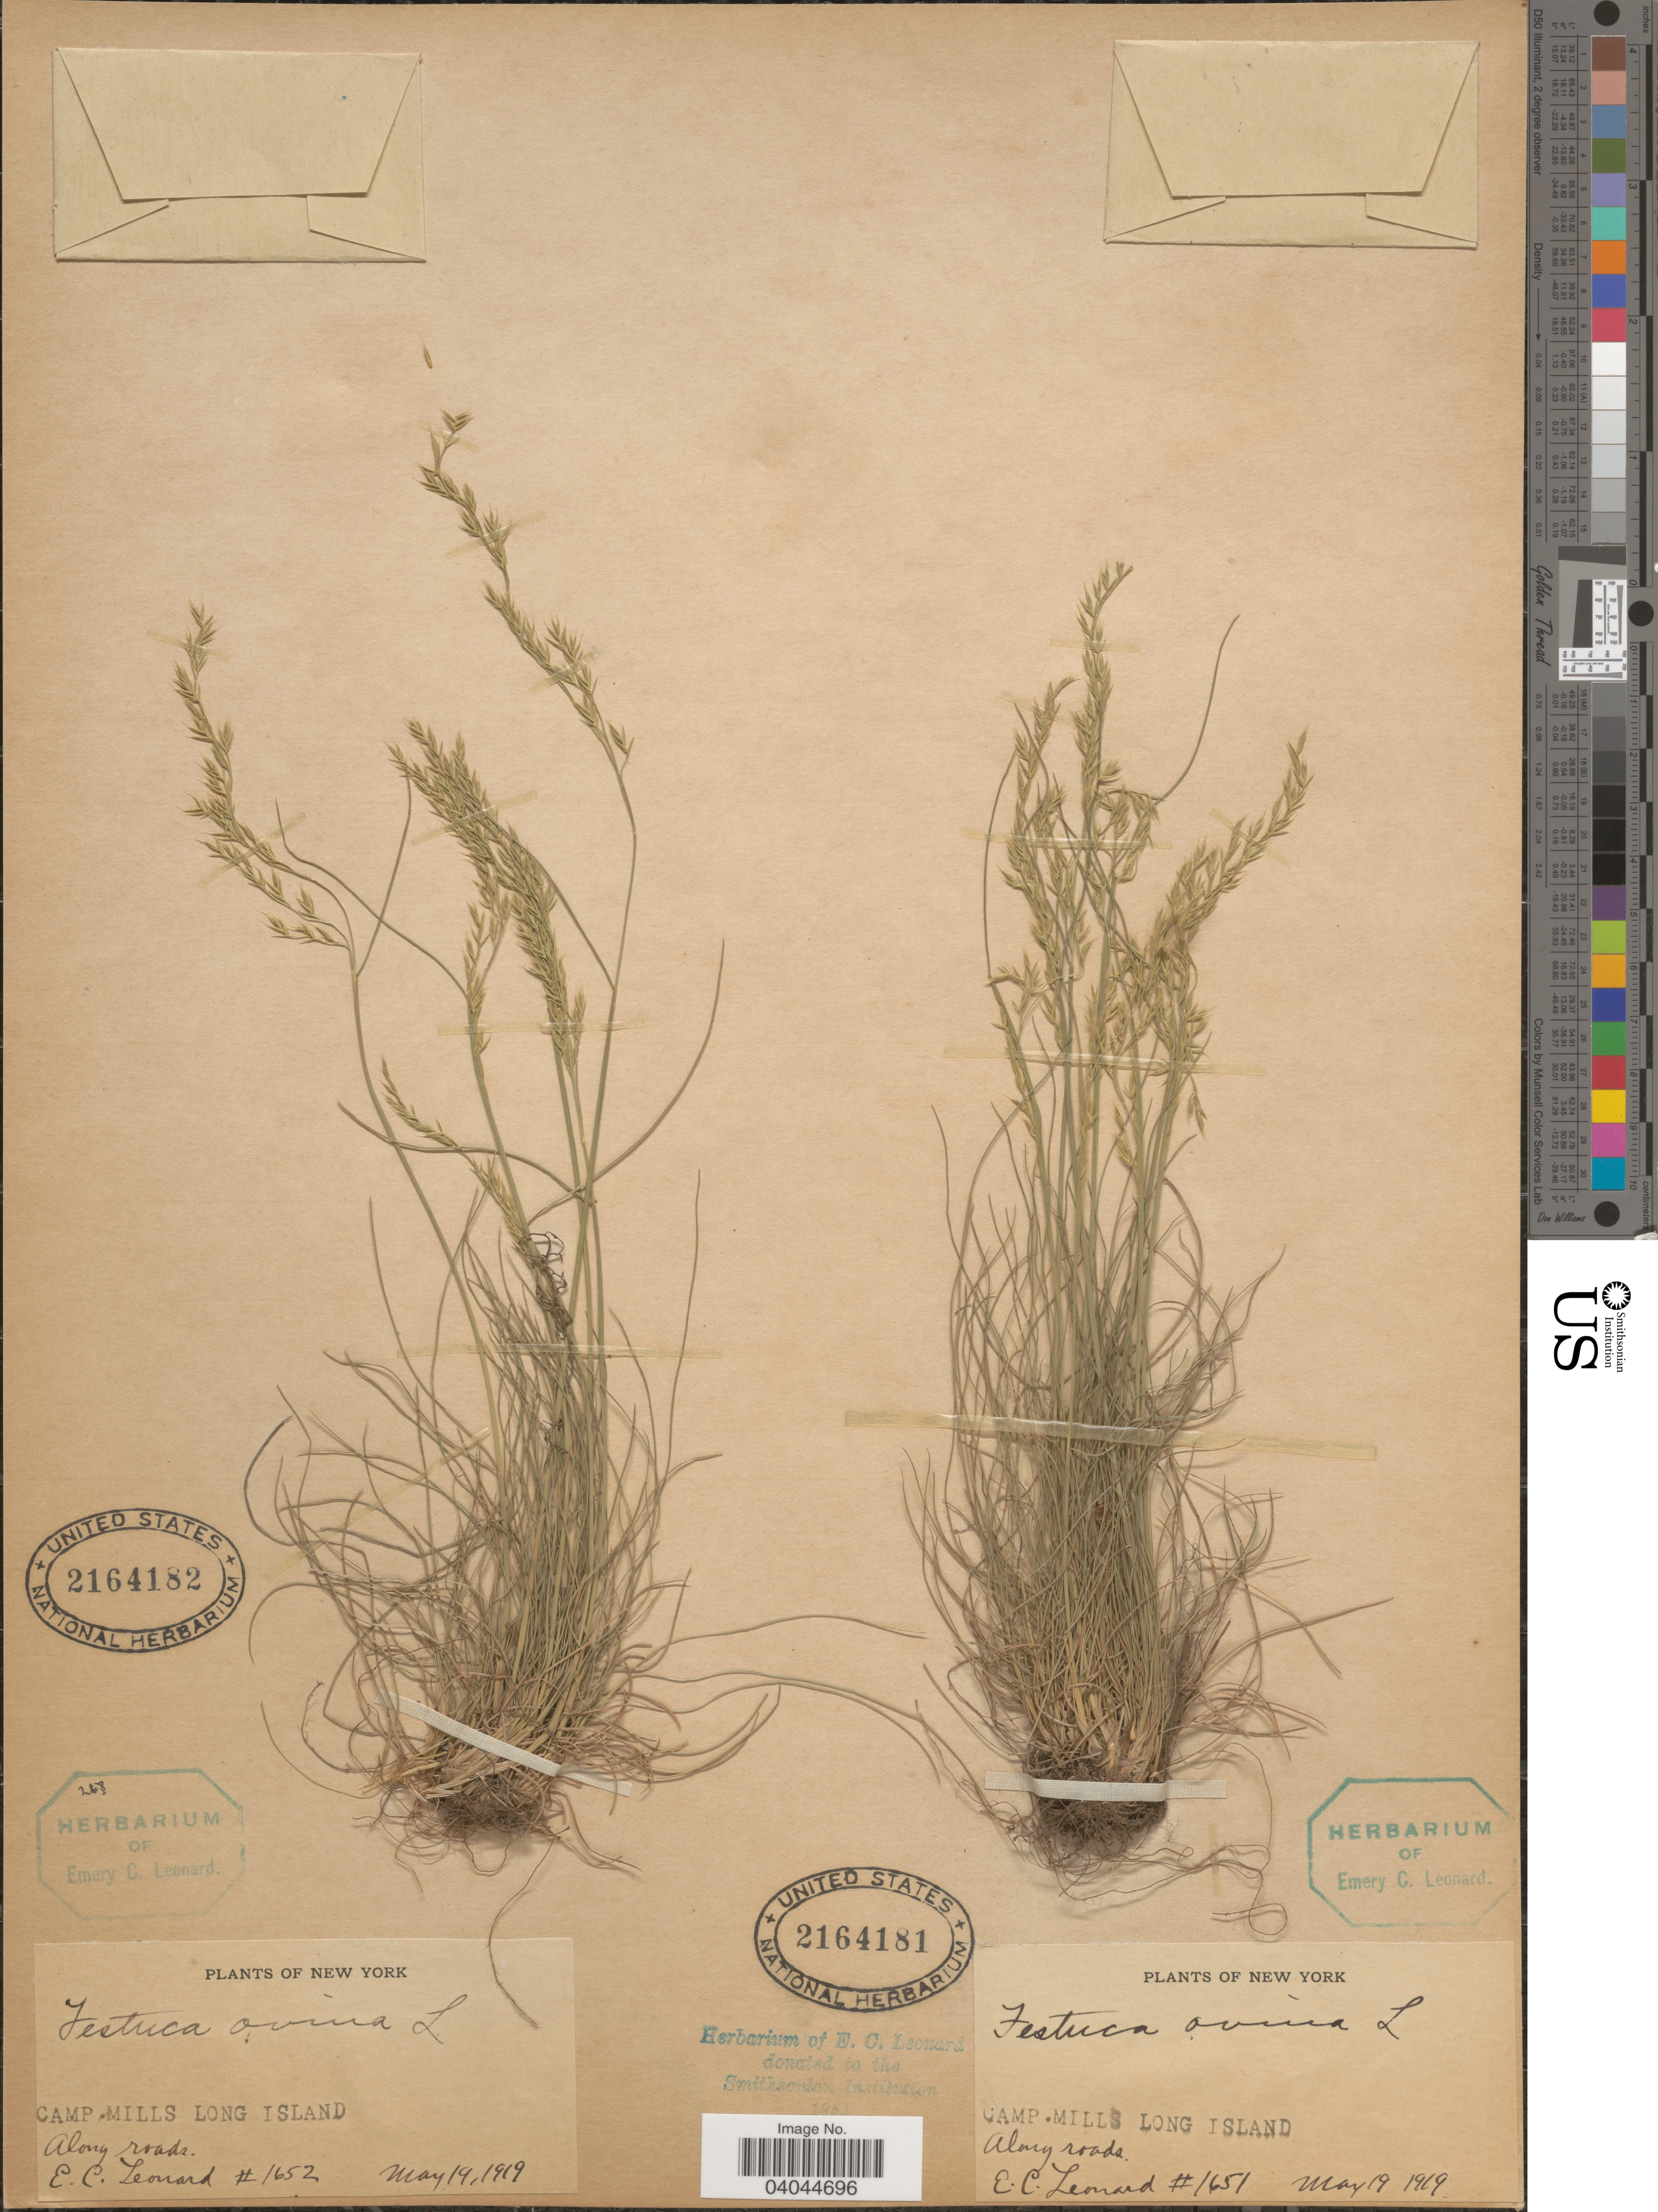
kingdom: Plantae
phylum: Tracheophyta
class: Liliopsida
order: Poales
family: Poaceae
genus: Festuca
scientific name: Festuca ovina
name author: L.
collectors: E. C. Leonard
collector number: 1651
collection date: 1919-05-19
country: United States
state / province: New York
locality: Camp Mills Long Island. Along roads.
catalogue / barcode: US 2164181